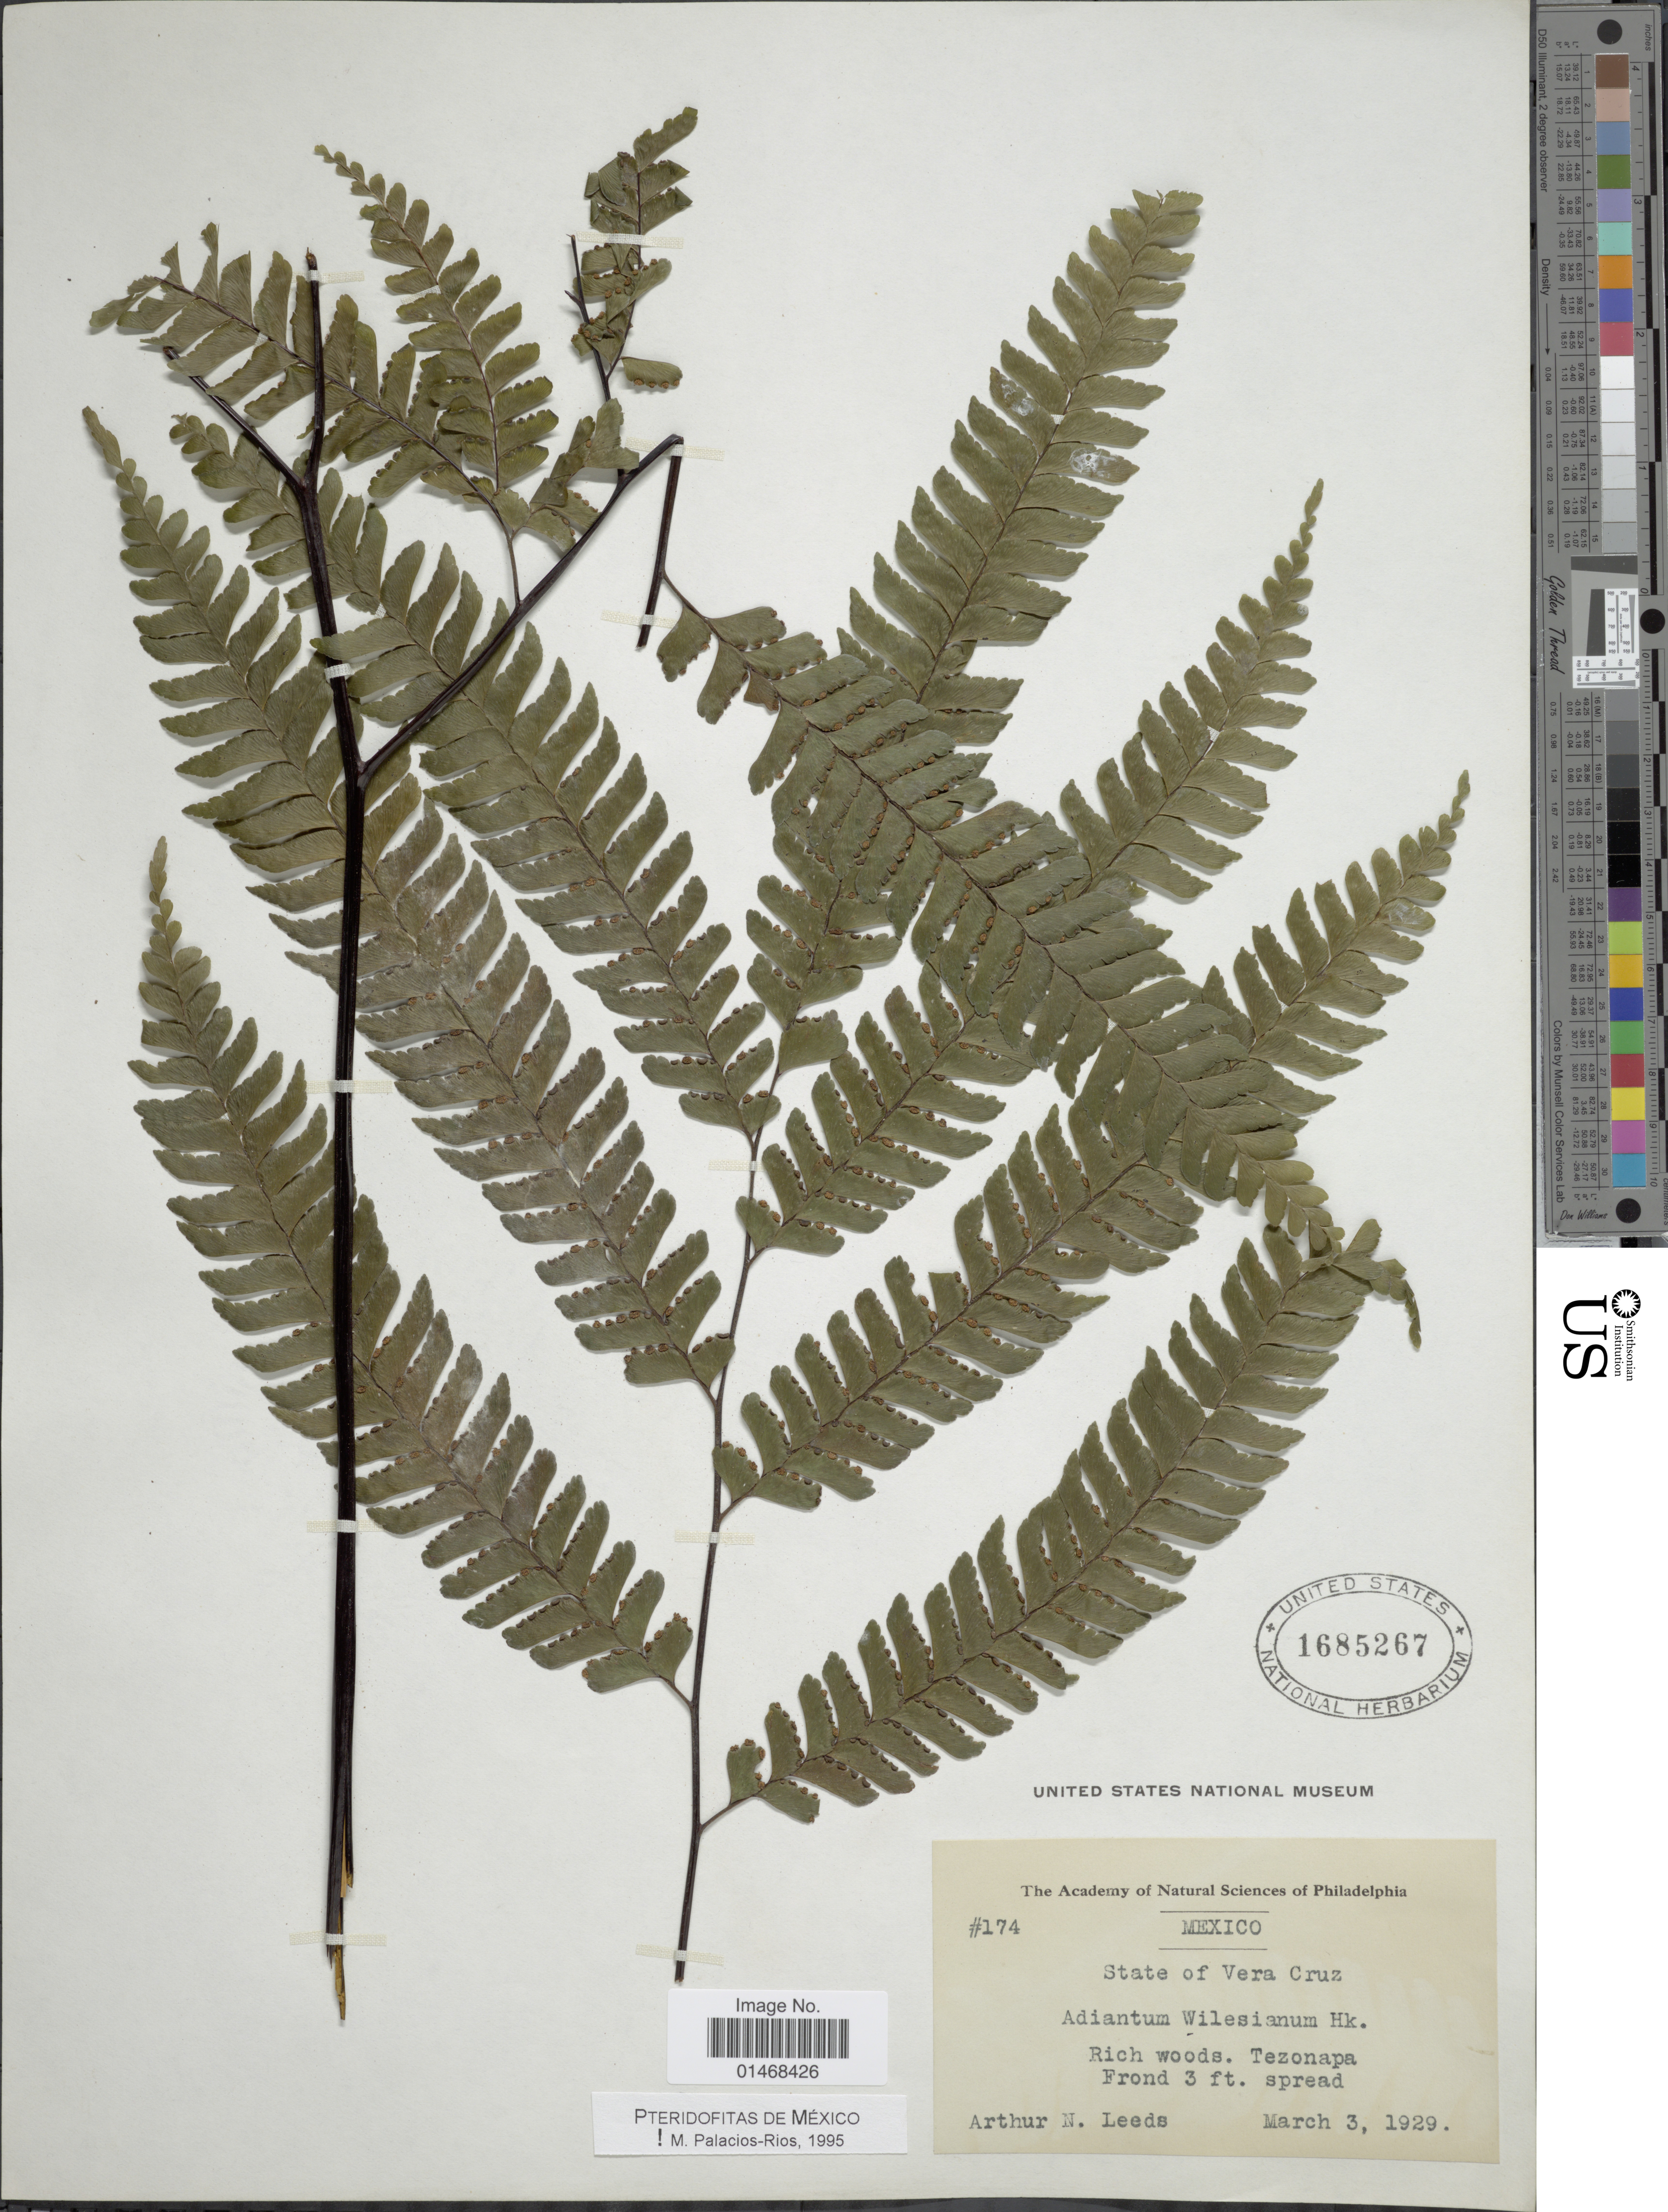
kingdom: Plantae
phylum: Tracheophyta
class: Polypodiopsida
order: Polypodiales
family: Pteridaceae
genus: Adiantum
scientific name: Adiantum wilesianum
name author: Hook.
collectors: A. N. Leeds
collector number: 174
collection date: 1929-03-03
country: Mexico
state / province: Veracruz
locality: State of Vera Cruz, Tezonapa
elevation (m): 1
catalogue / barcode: US 1685267